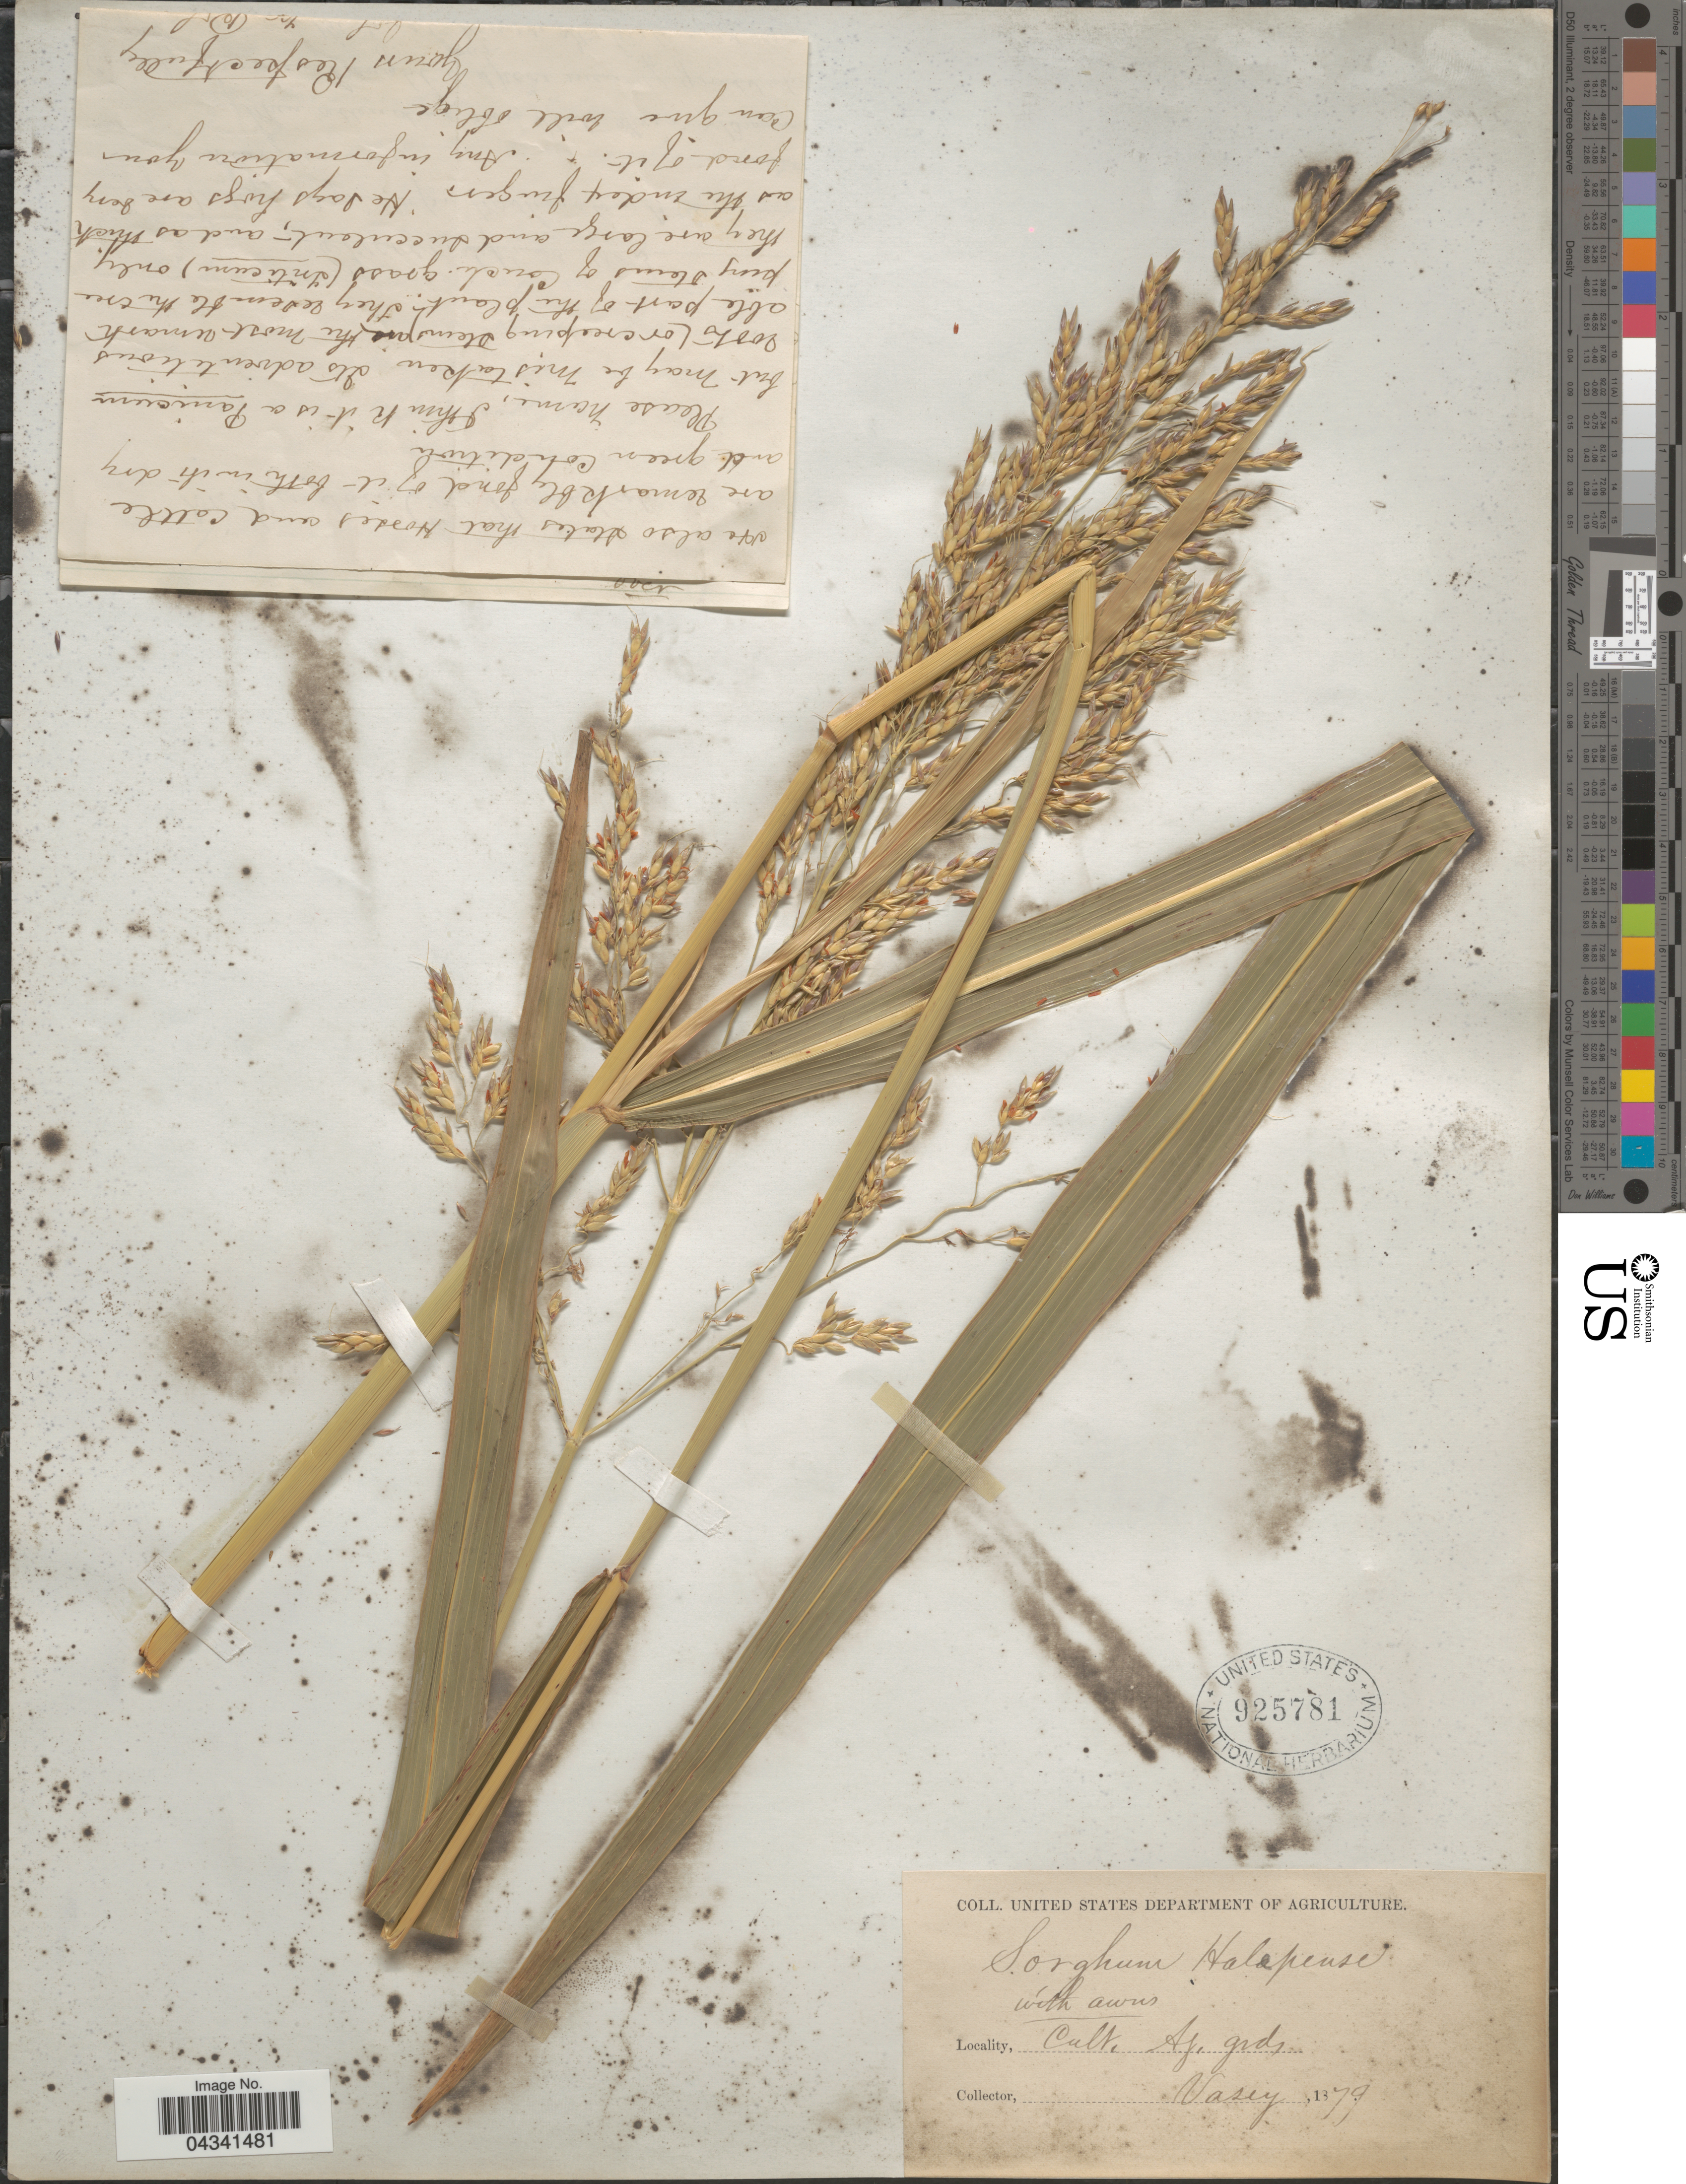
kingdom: Plantae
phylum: Tracheophyta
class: Liliopsida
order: Poales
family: Poaceae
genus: Sorghum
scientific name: Sorghum halepense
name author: (L.) Pers.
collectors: Vasey, --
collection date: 1879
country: United States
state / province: District of Columbia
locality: Cult. Ag. grds.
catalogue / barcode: US 925781